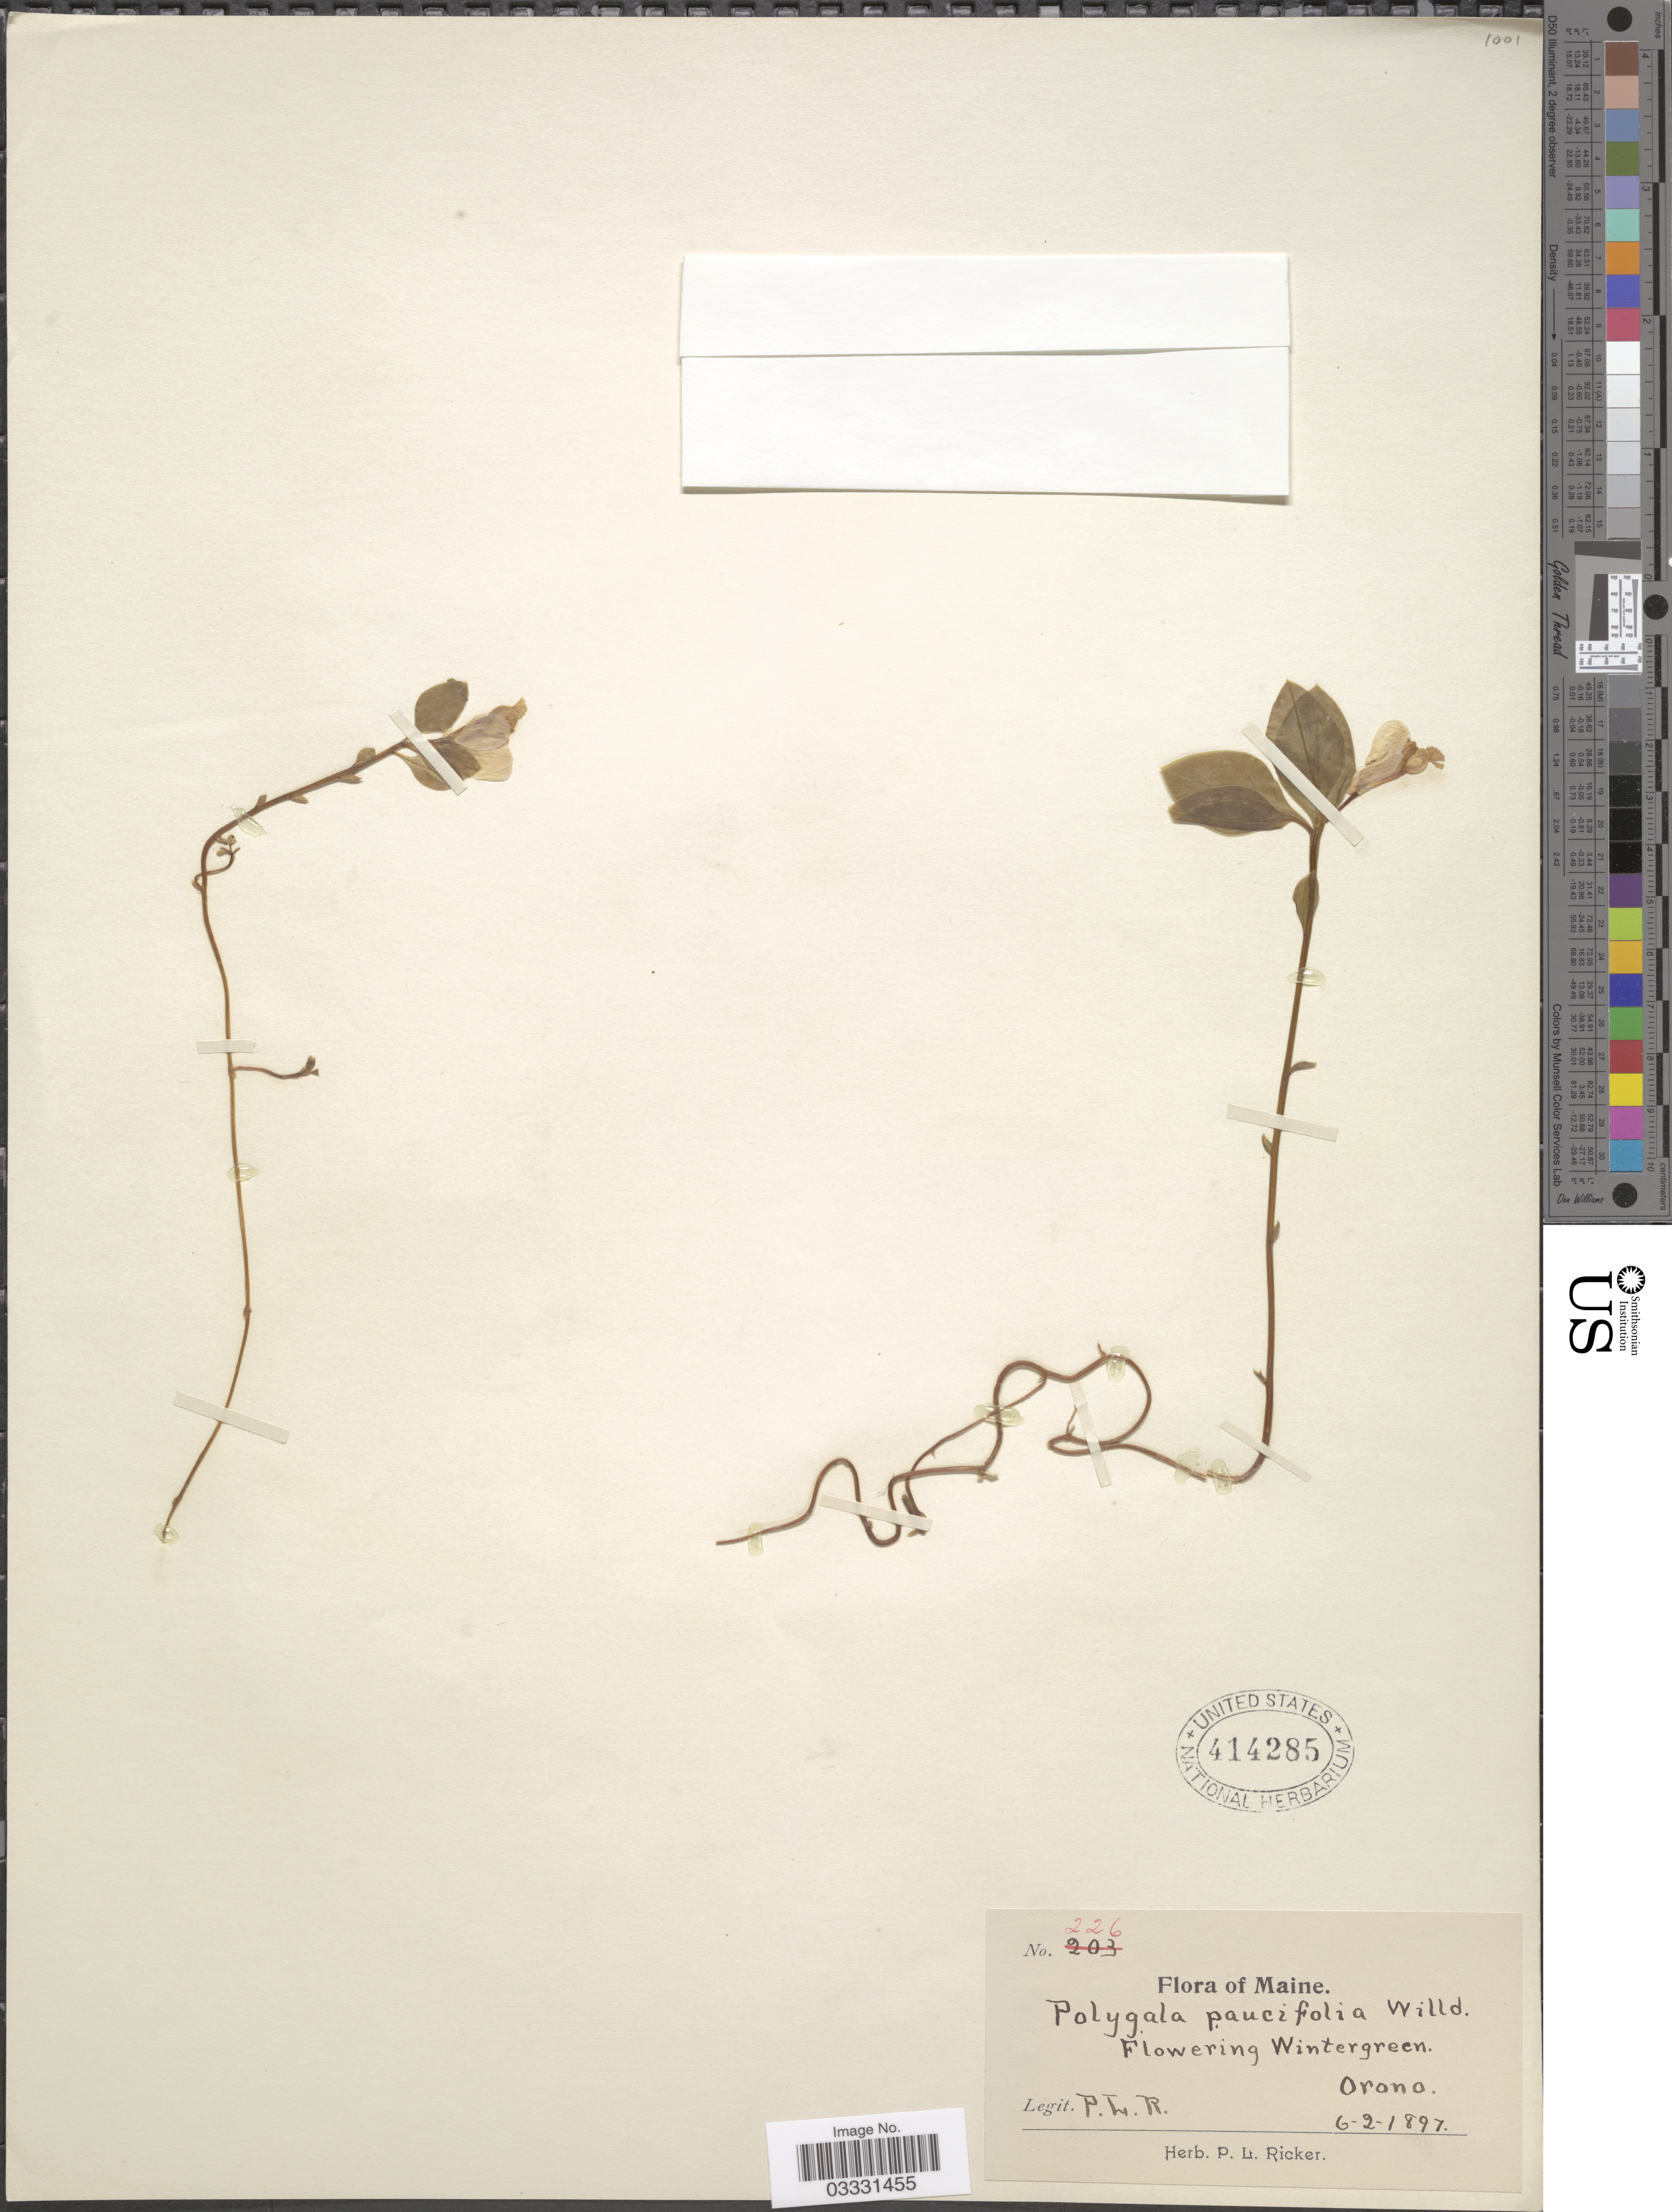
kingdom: Plantae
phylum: Tracheophyta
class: Magnoliopsida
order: Fabales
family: Polygalaceae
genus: Polygaloides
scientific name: Polygaloides paucifolia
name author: (Willd.) J.R. Abbott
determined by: Strong, Mark T., (BOT), Smithsonian Institution - National Museum of Natural History (UNITED STATES)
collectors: P. Ricker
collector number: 226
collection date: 1897-06-02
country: United States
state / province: Maine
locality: Orono.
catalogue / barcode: US 414285